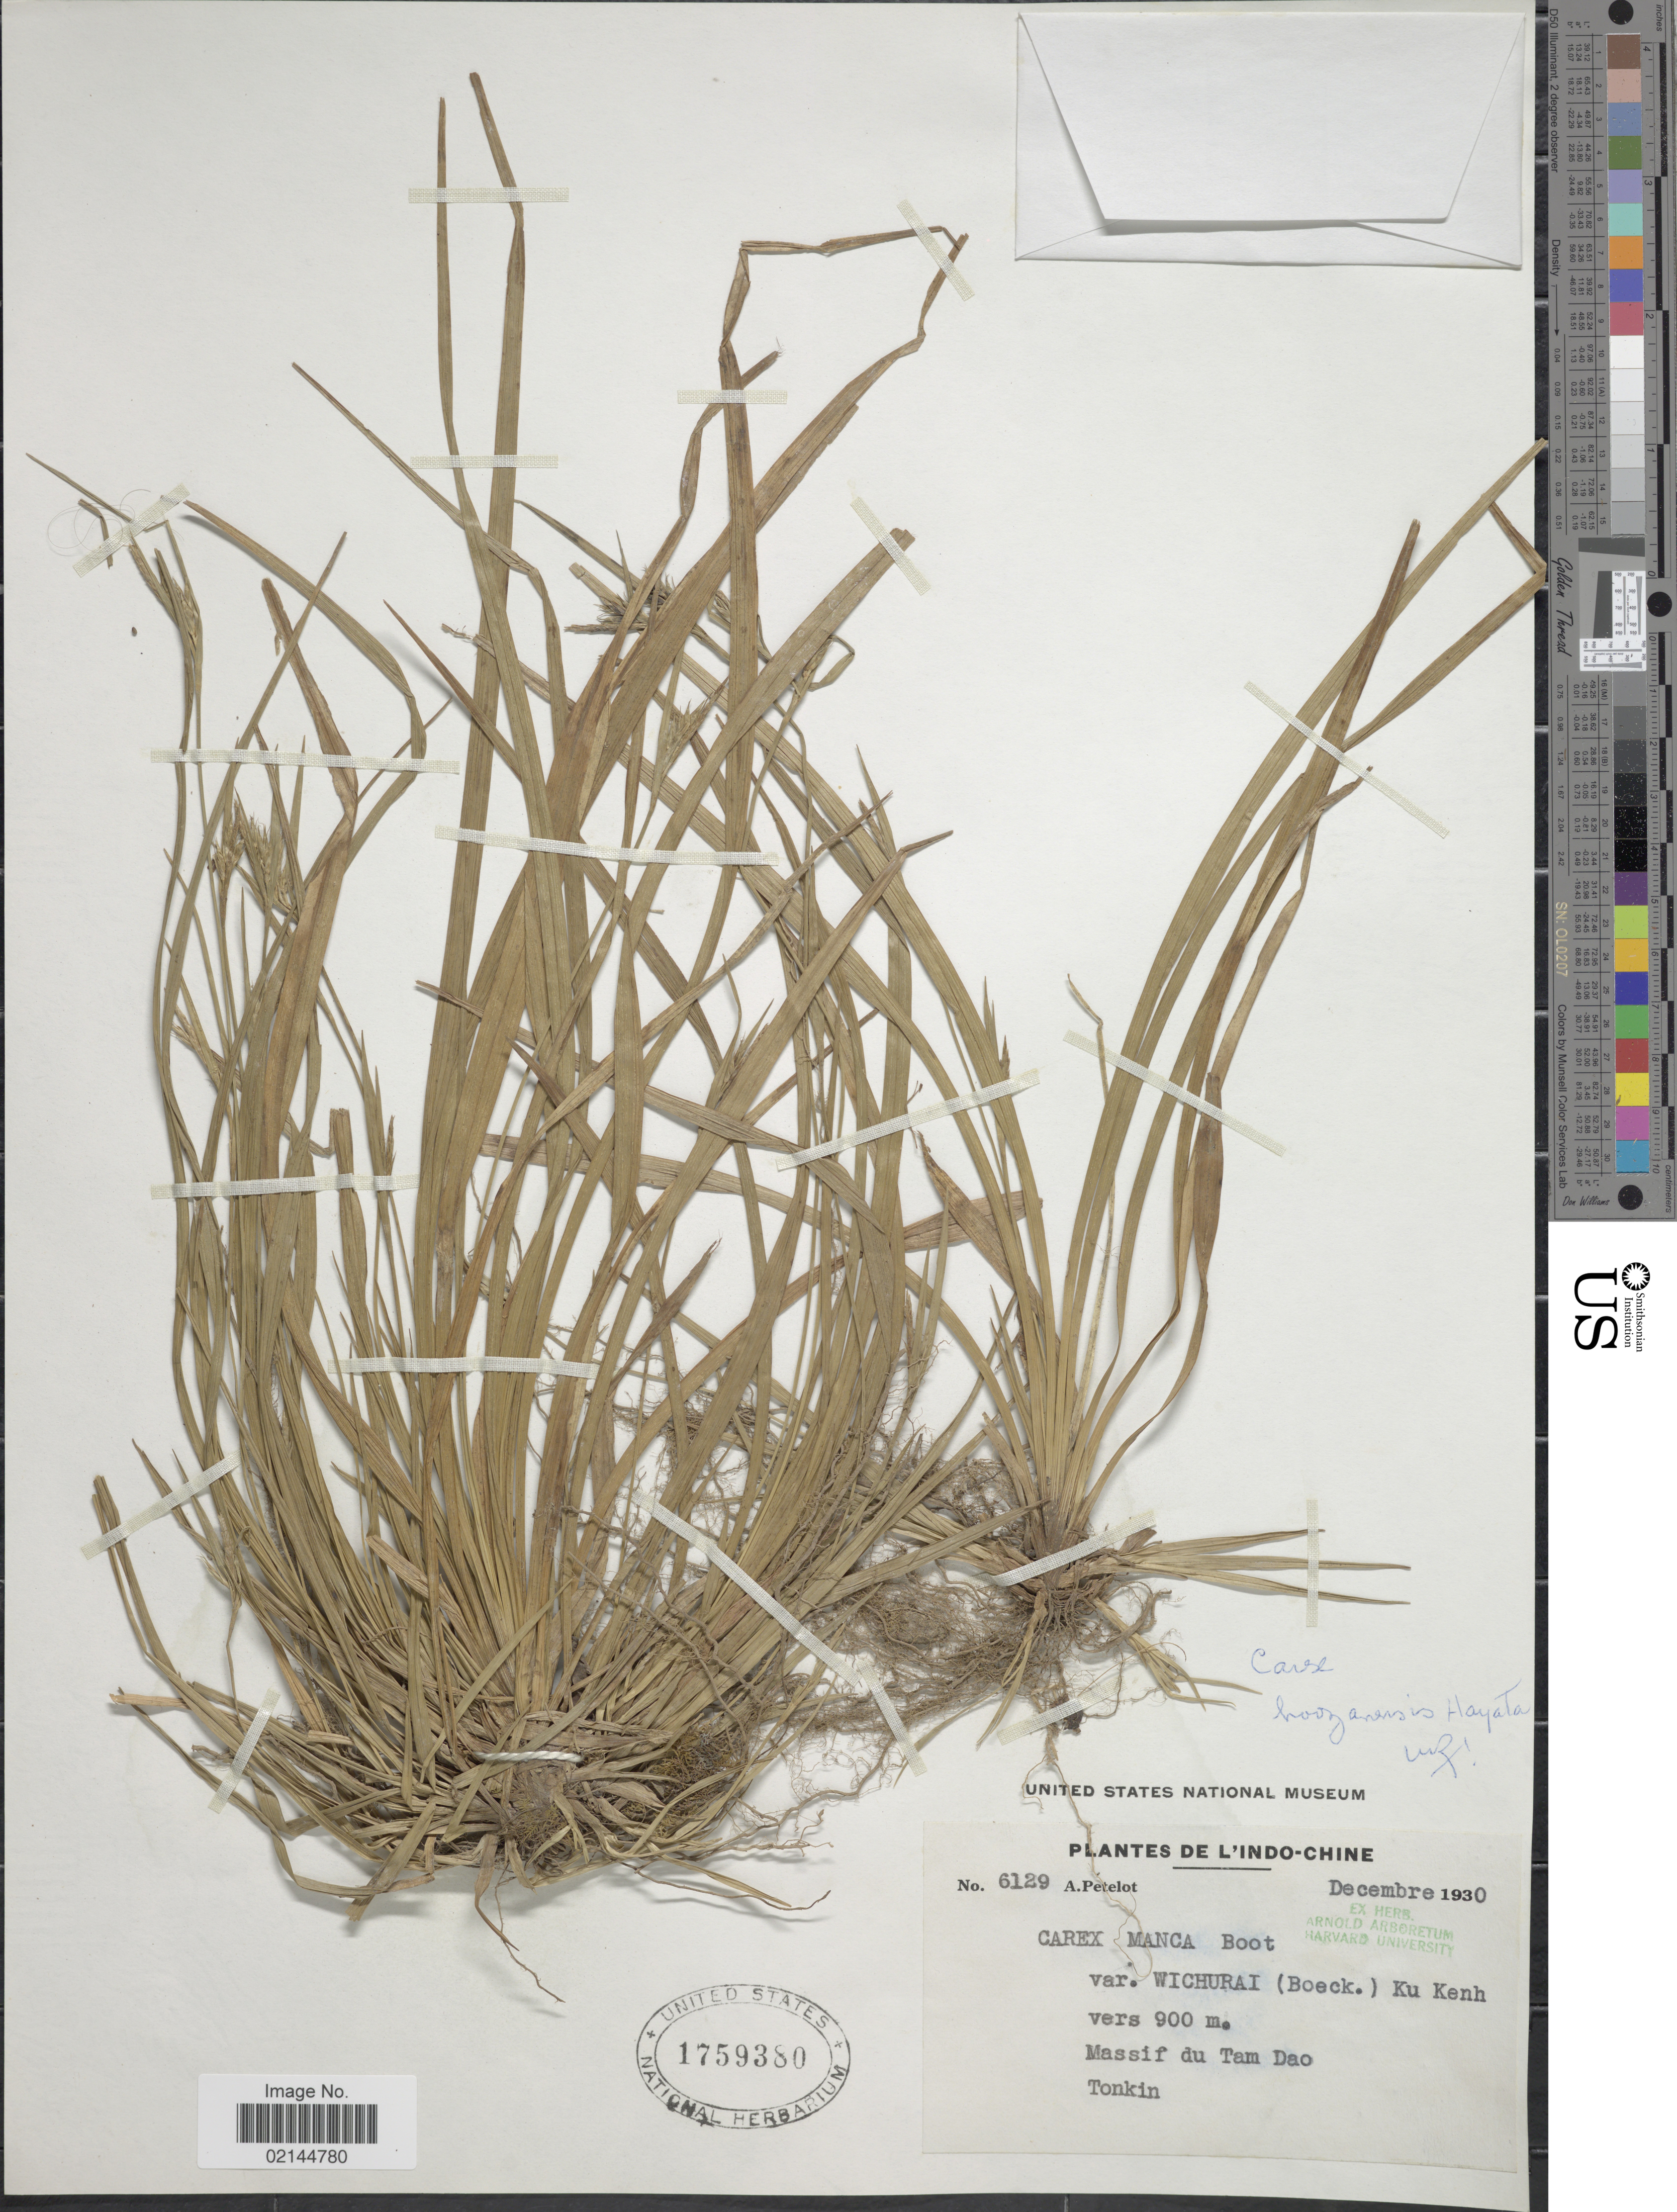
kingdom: Plantae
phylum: Tracheophyta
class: Liliopsida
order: Poales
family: Cyperaceae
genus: Carex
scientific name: Carex hoozanensis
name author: Hayata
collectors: A. Petelot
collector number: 6129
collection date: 1930-12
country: Vietnam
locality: De L'Indo-Chine. Massif du Tam Dao. Tonkin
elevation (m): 900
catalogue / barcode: US 1759380